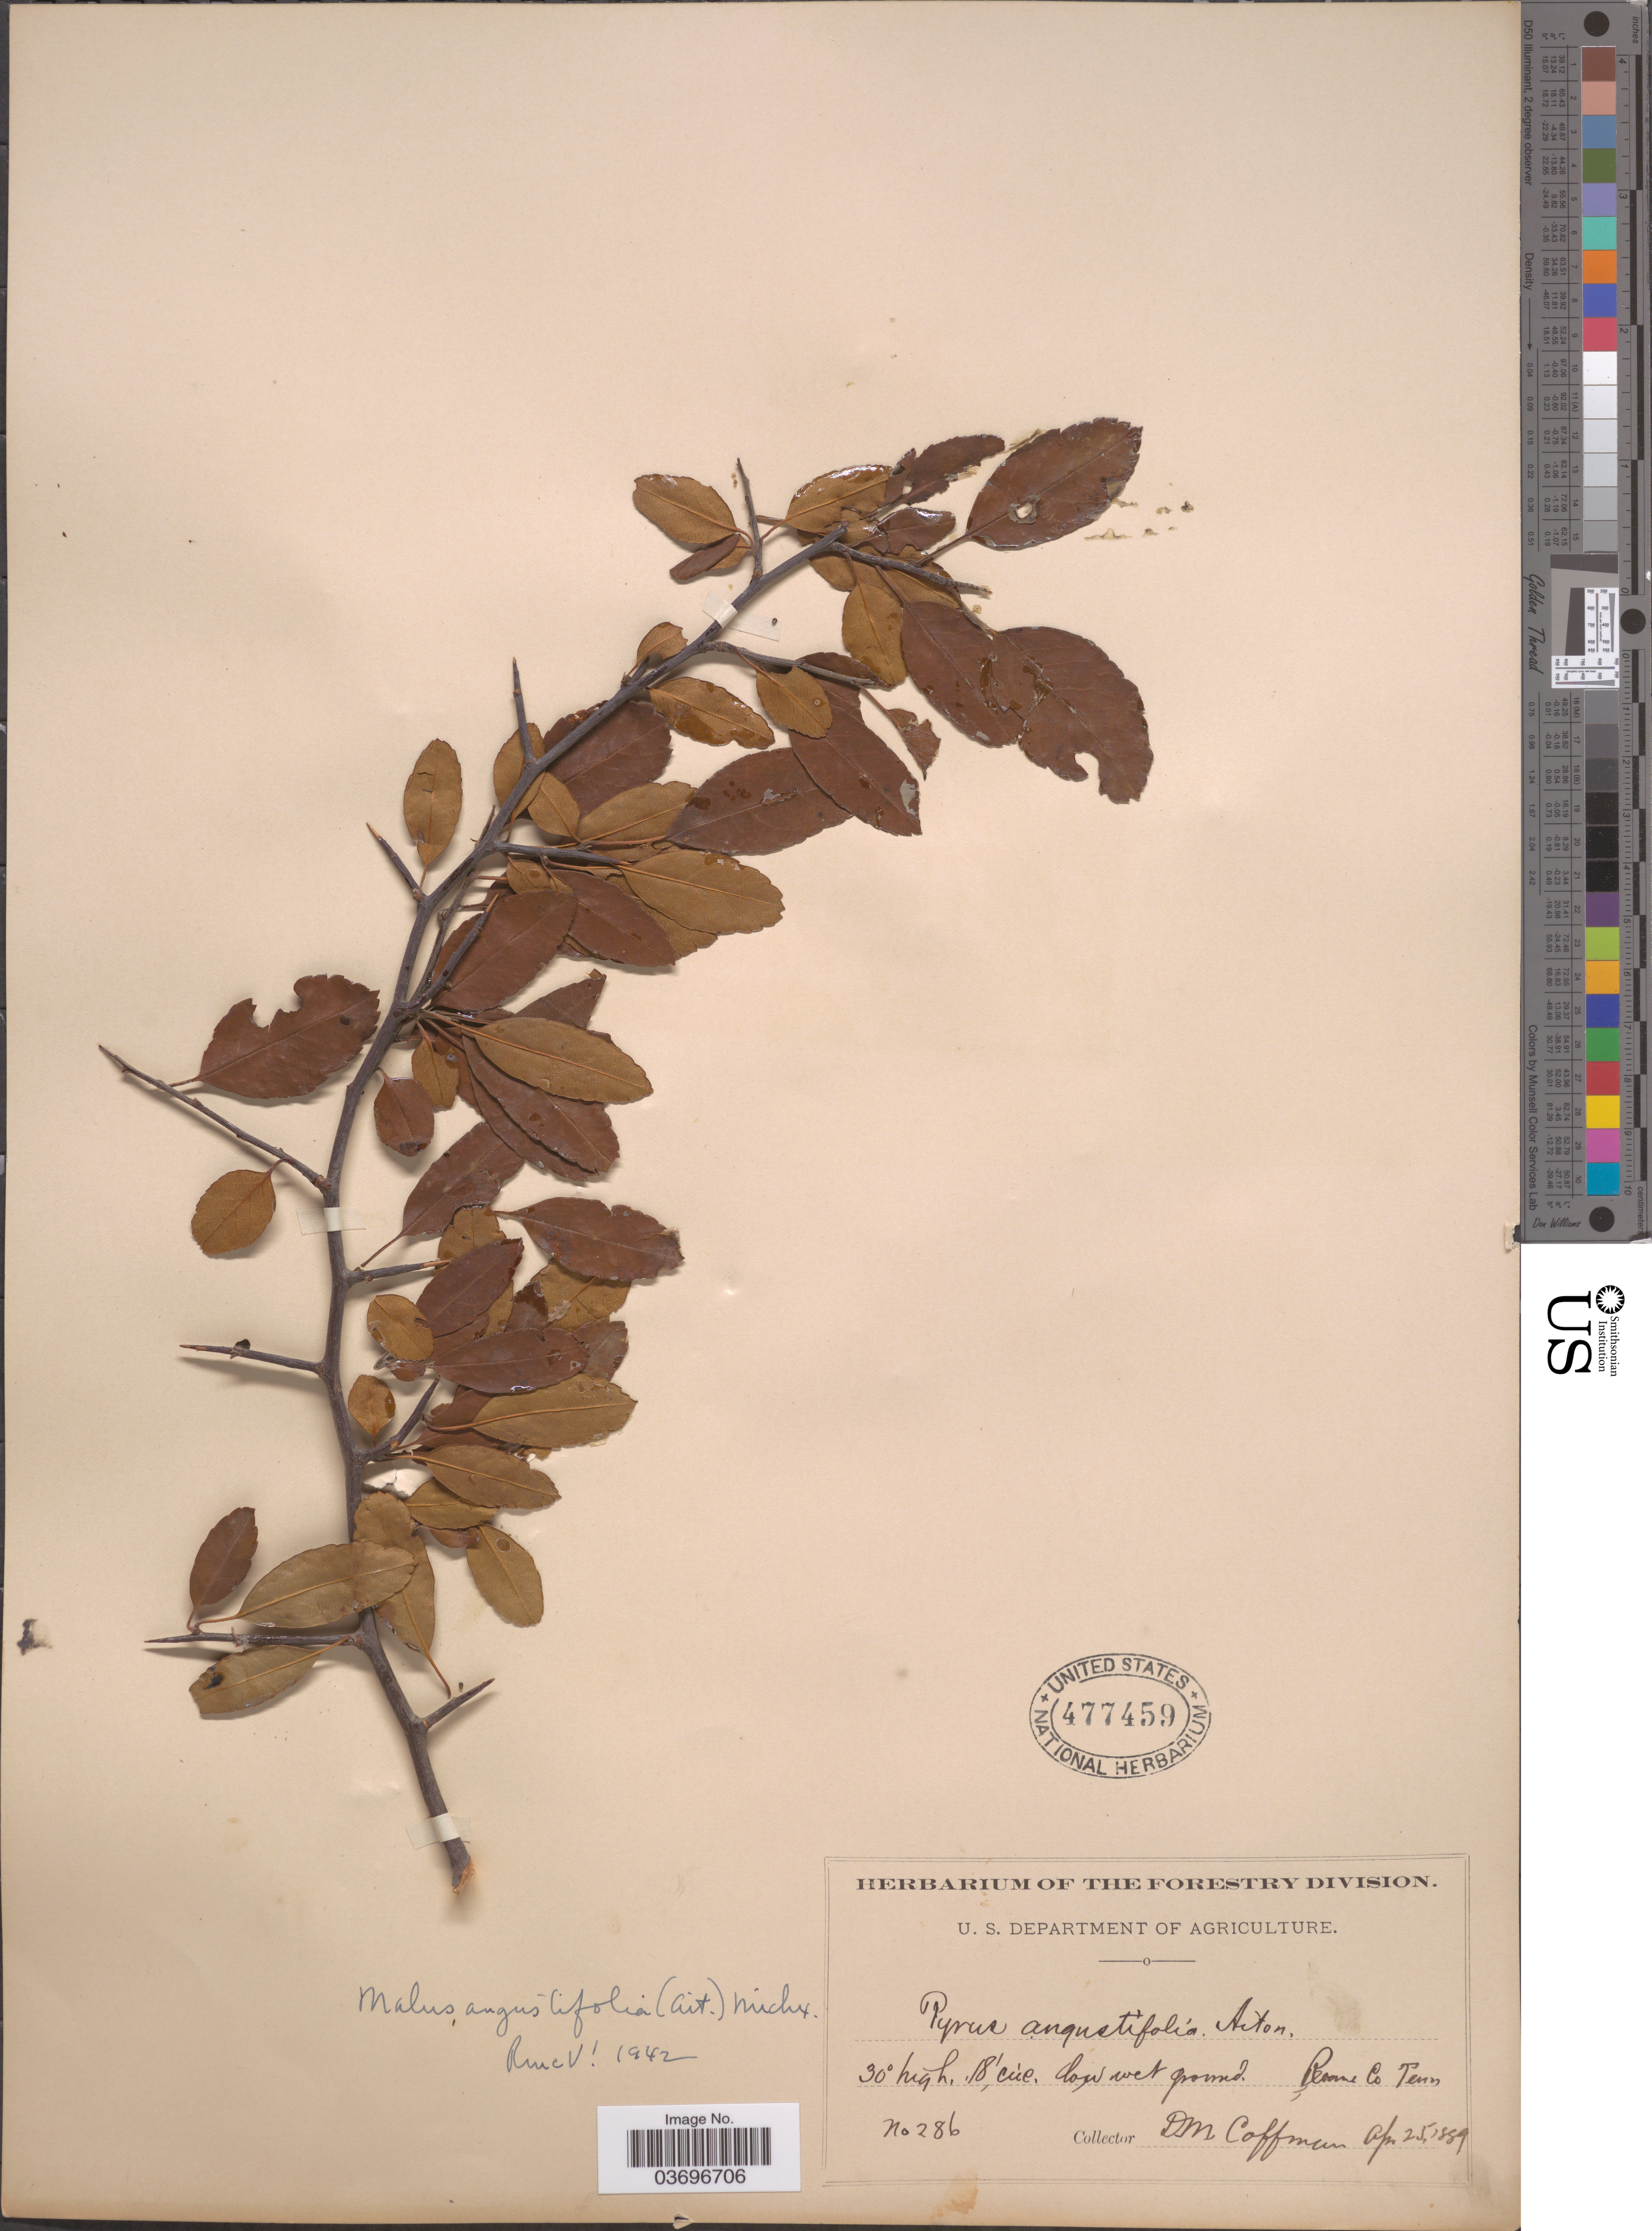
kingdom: Plantae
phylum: Tracheophyta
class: Magnoliopsida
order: Rosales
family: Rosaceae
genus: Malus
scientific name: Malus angustifolia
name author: (Aiton) Michx.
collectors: D. M. Coffman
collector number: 286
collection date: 1889-04-25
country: United States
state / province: Tennessee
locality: Roane Co.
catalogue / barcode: US 477459